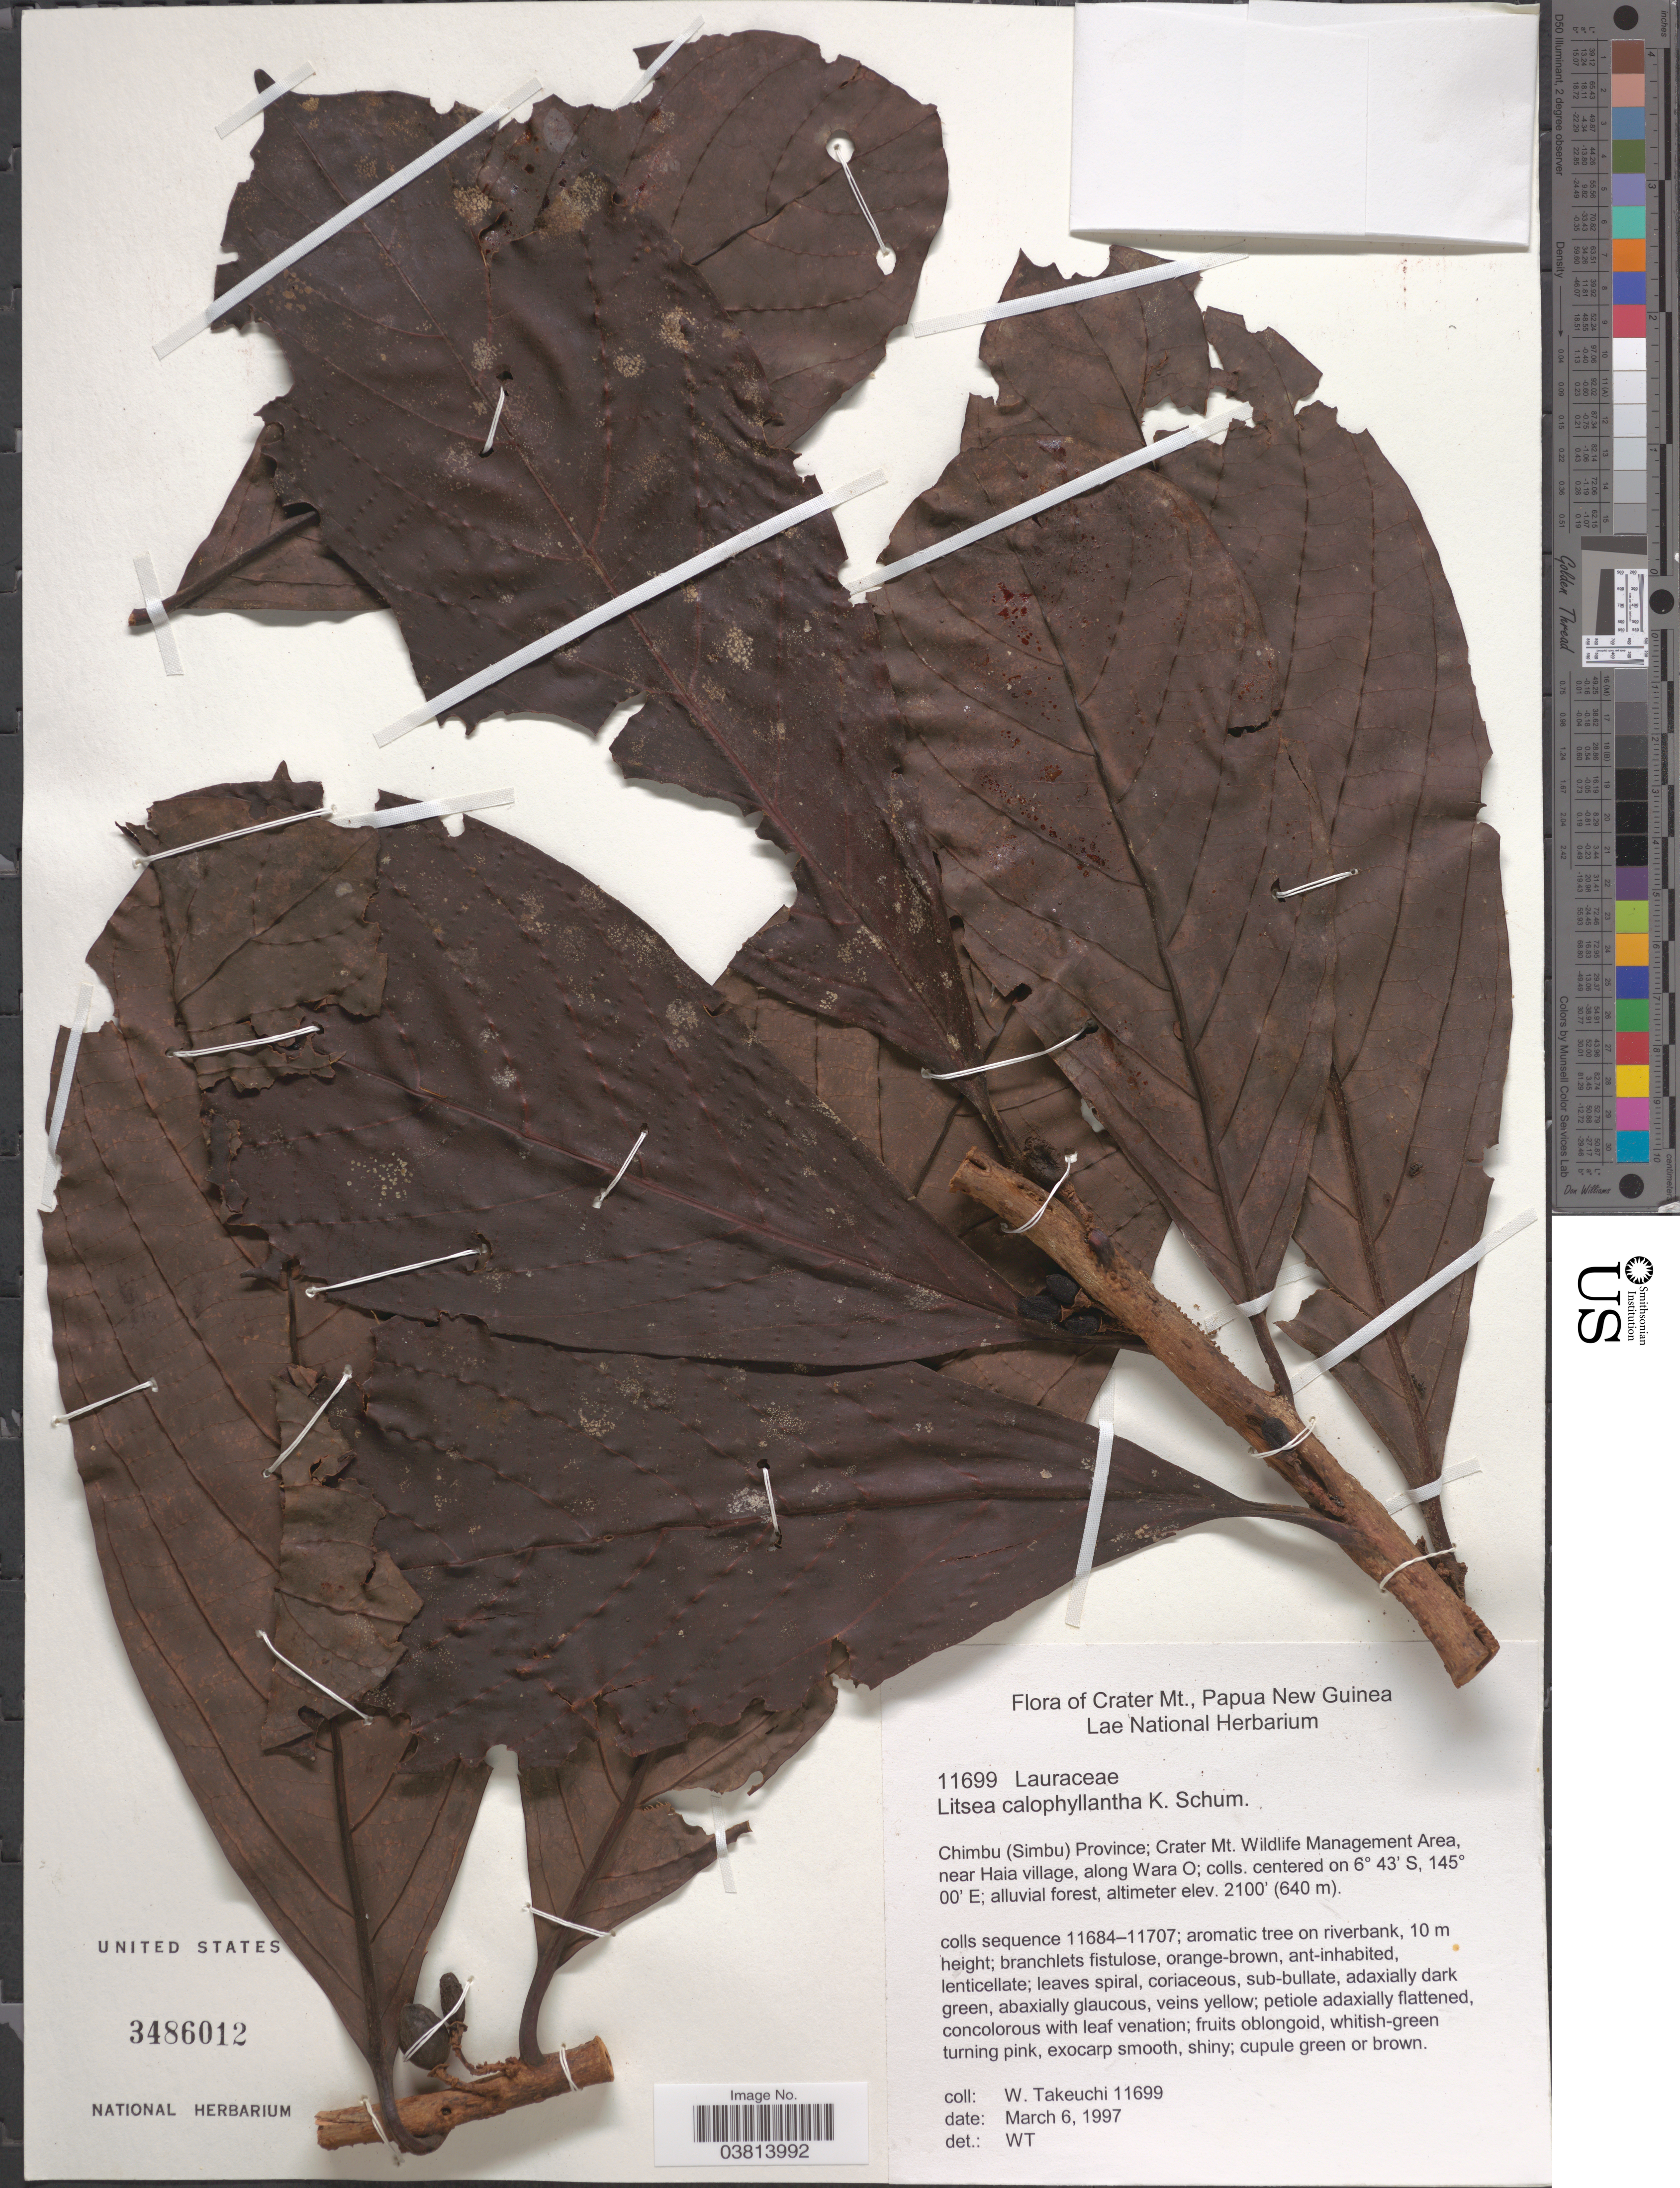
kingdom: Plantae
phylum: Tracheophyta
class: Magnoliopsida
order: Laurales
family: Lauraceae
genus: Litsea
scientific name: Litsea calophyllantha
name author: K. Schum.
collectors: W. Takeuchi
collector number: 11699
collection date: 1997-03-06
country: Papua New Guinea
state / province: Chimbu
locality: Crater Mt., Chimbu (Simbu) Province; Crater Mt. Wildlife Management Area, near Haia village, along Wara O.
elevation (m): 640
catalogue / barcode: US 3486012